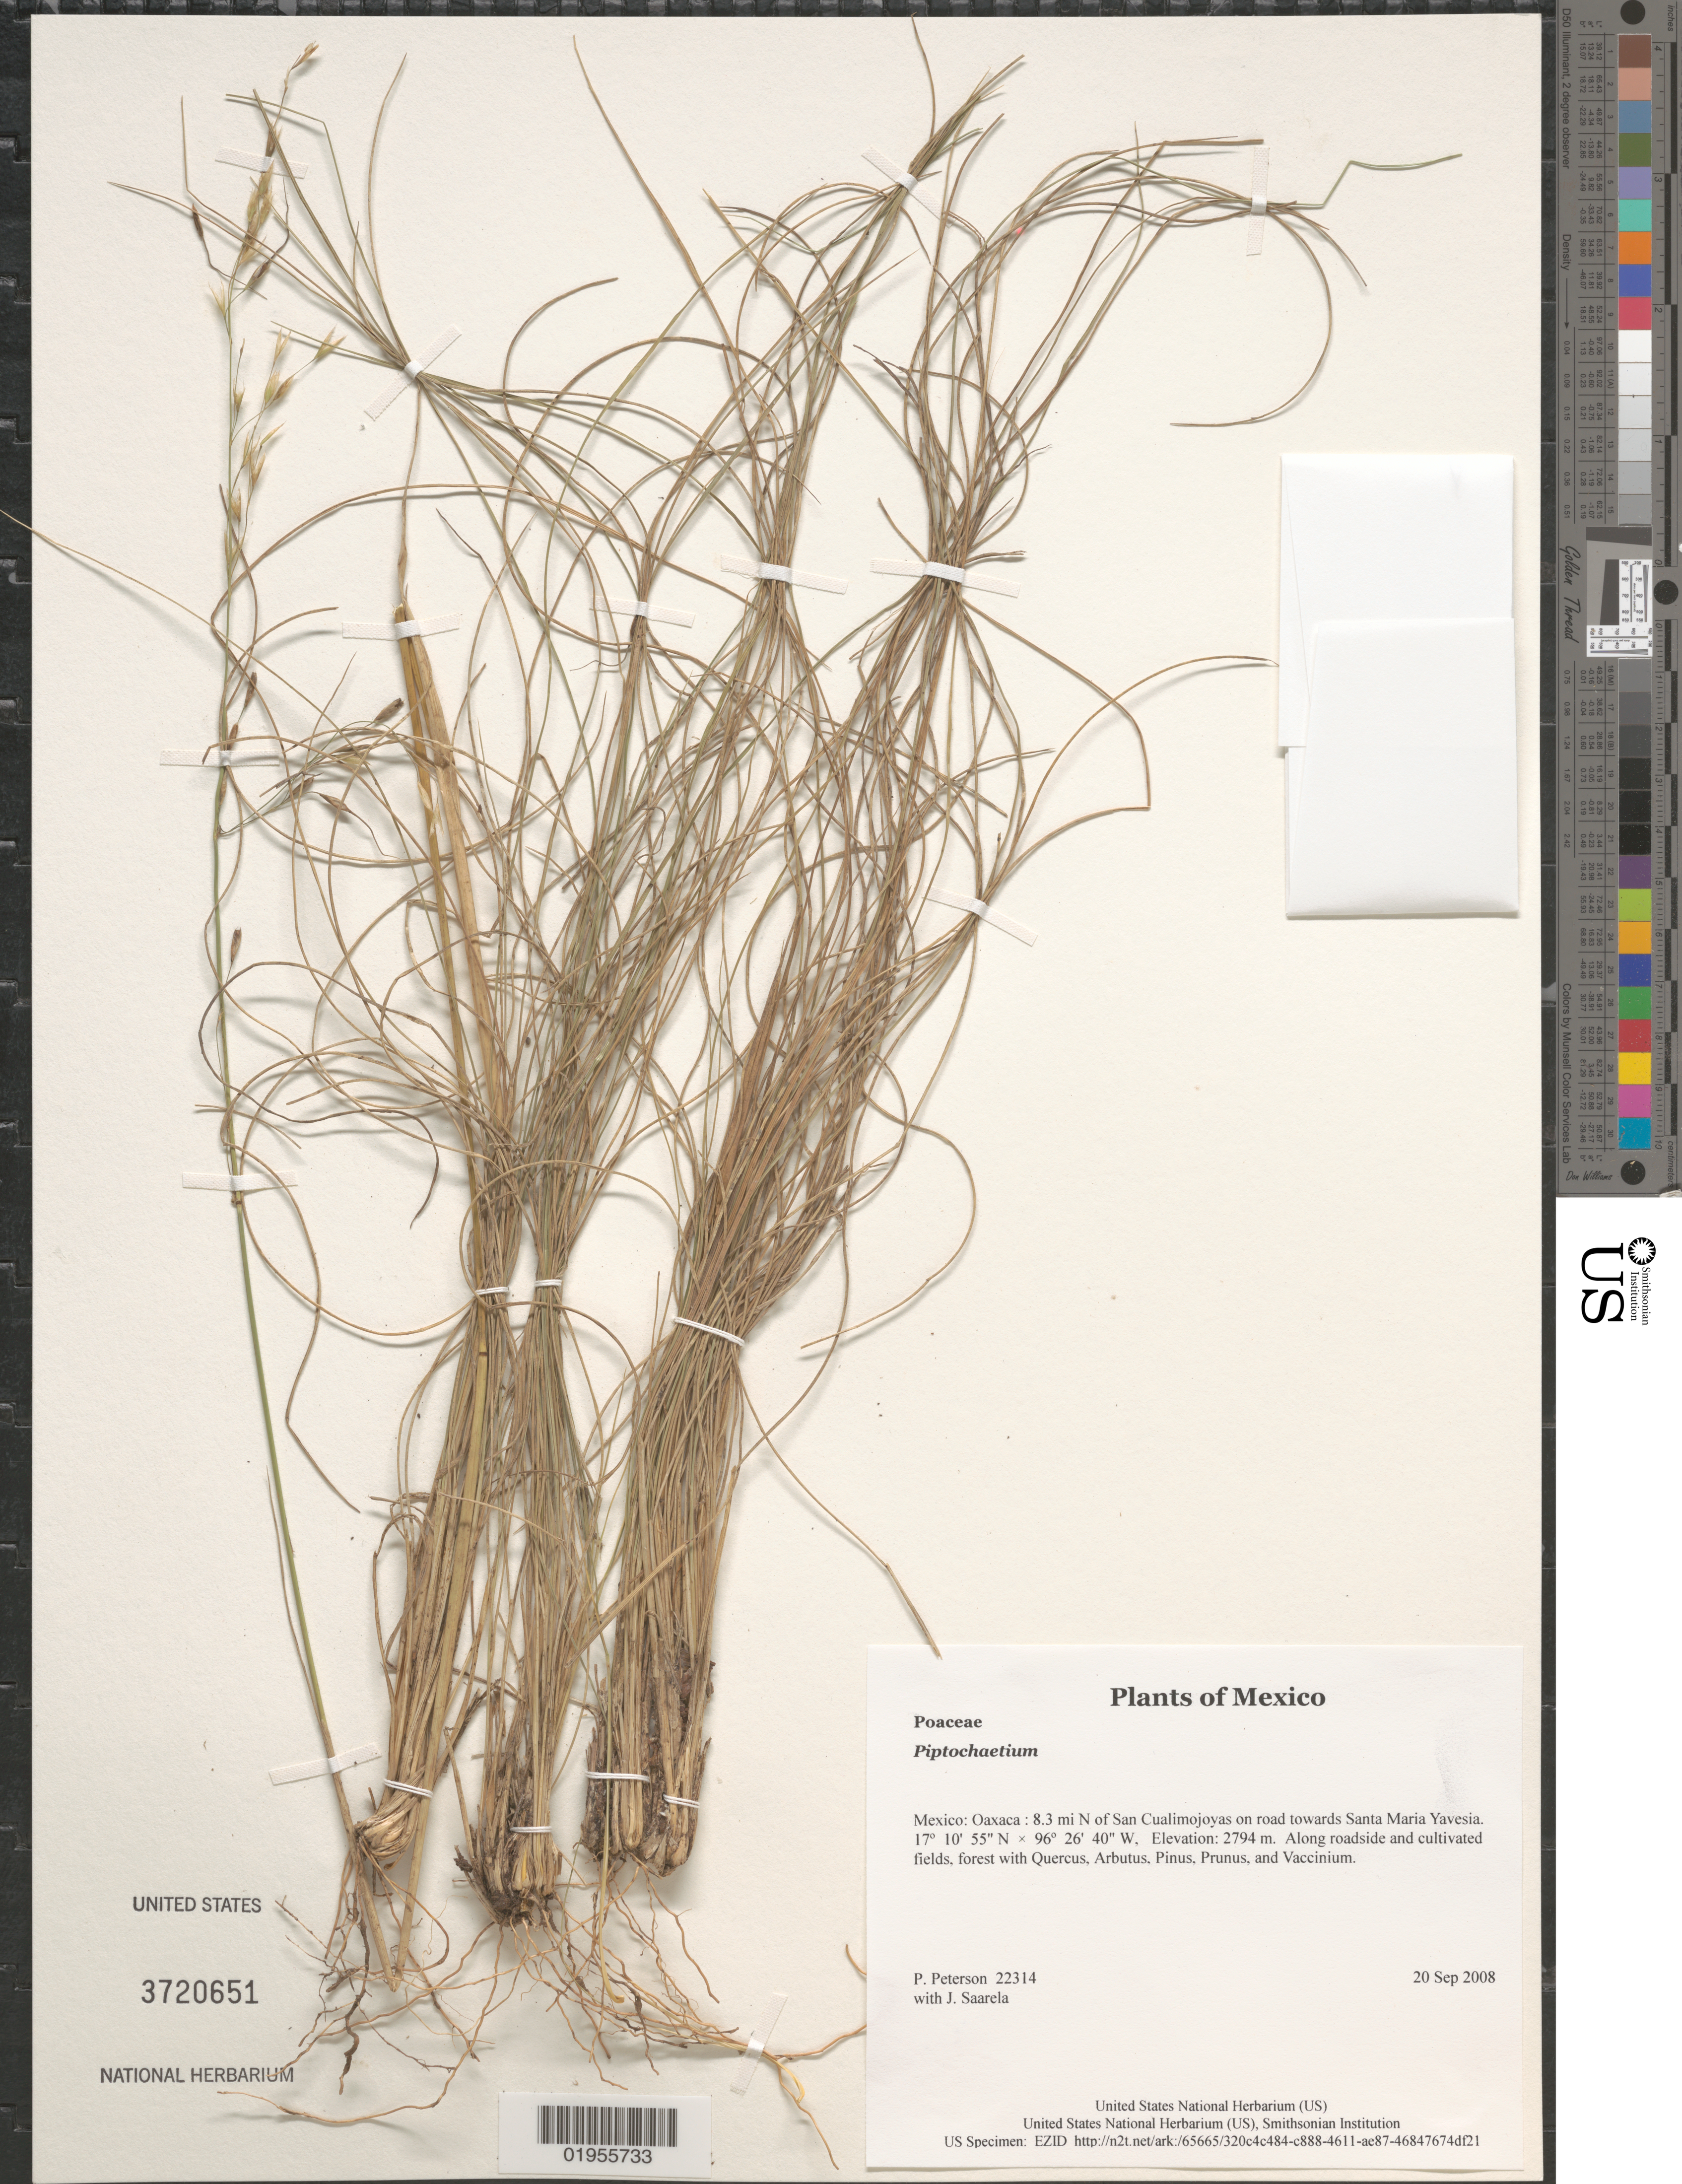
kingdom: Plantae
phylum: Tracheophyta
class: Liliopsida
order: Poales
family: Poaceae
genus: Piptochaetium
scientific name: Piptochaetium sp.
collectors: P. M. Peterson & J. Saarela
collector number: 22314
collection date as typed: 20 Sep 2008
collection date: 2008-09-20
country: Mexico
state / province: Oaxaca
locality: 8.3 mi N of San Cualimojoyas on road towards Santa Maria Yavesia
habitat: Along roadside and cultivated fields, forest with Quercus, Arbutus, Pinus, Prunus, and Vaccinium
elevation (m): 2794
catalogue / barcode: US 3720651